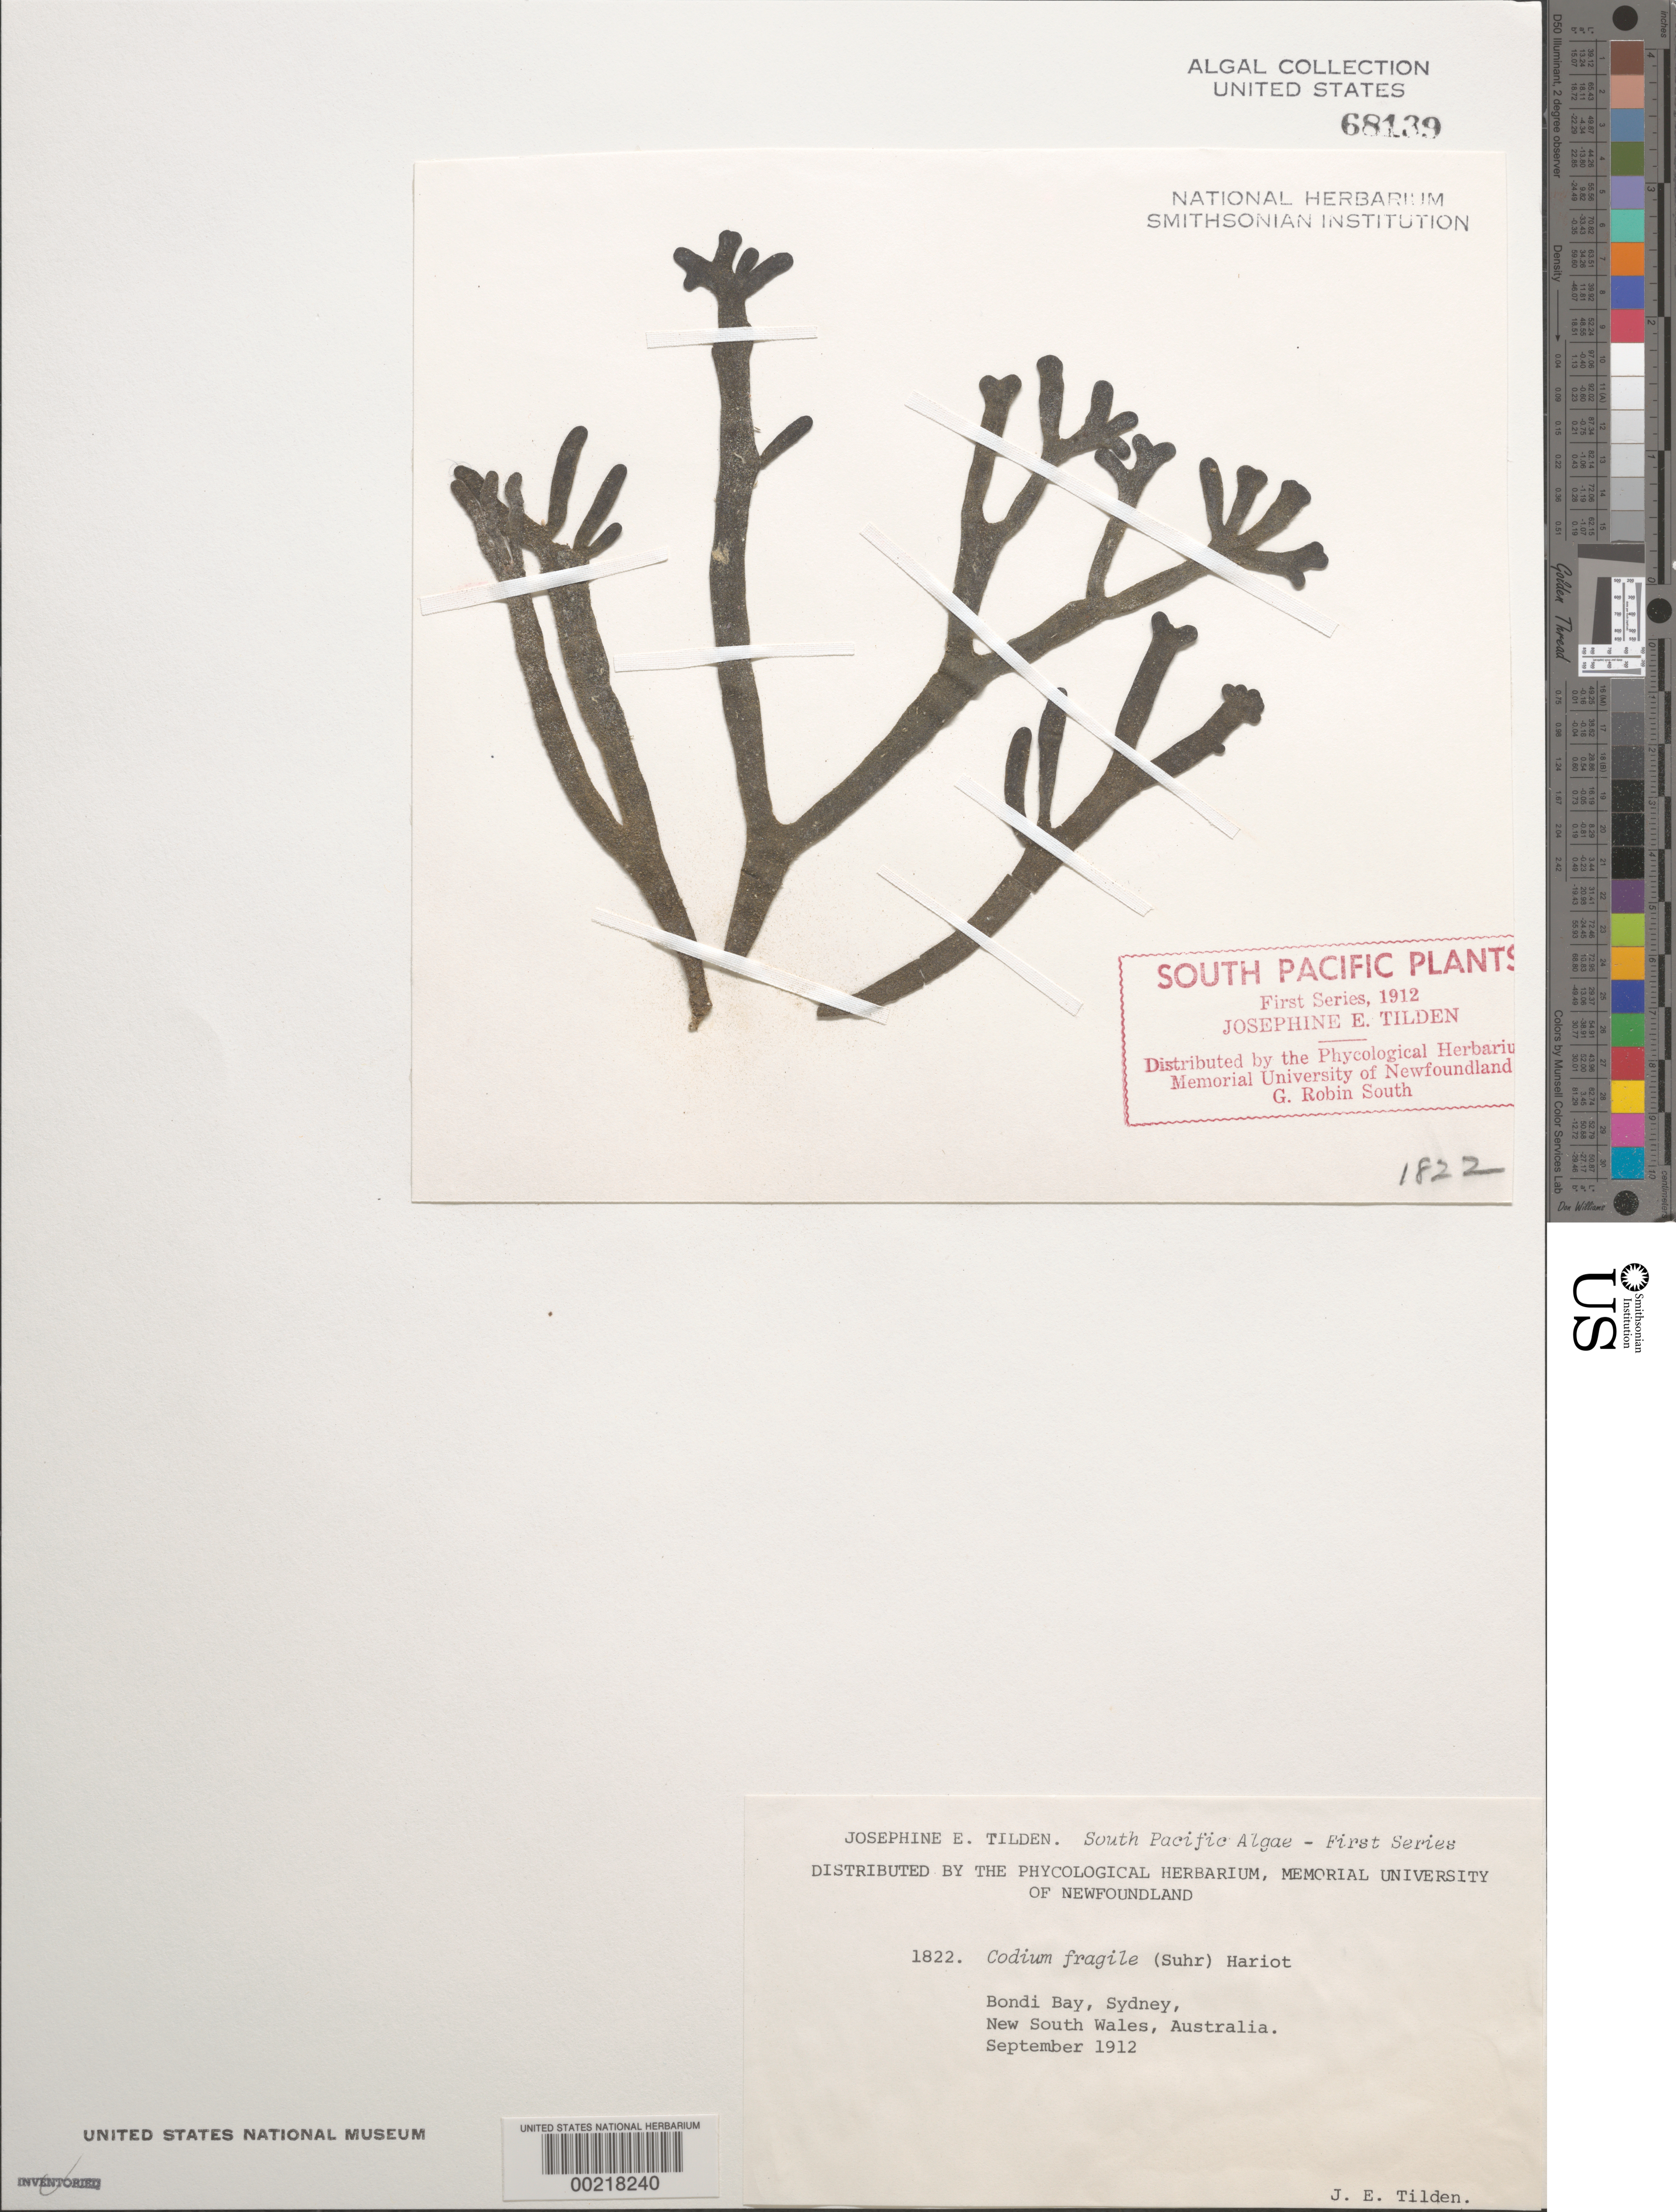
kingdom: Plantae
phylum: Chlorophyta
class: Ulvophyceae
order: Bryopsidales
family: Codiaceae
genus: Codium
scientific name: Codium fragile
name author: (Suringar) P. Hariot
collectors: J. E. Tilden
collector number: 1822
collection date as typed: Sep 1912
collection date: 1912-09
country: Australia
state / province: New South Wales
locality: Sydney, bondi bay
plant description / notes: Tilden, South Pacific Plants, First Series, 1912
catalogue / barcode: US 68139